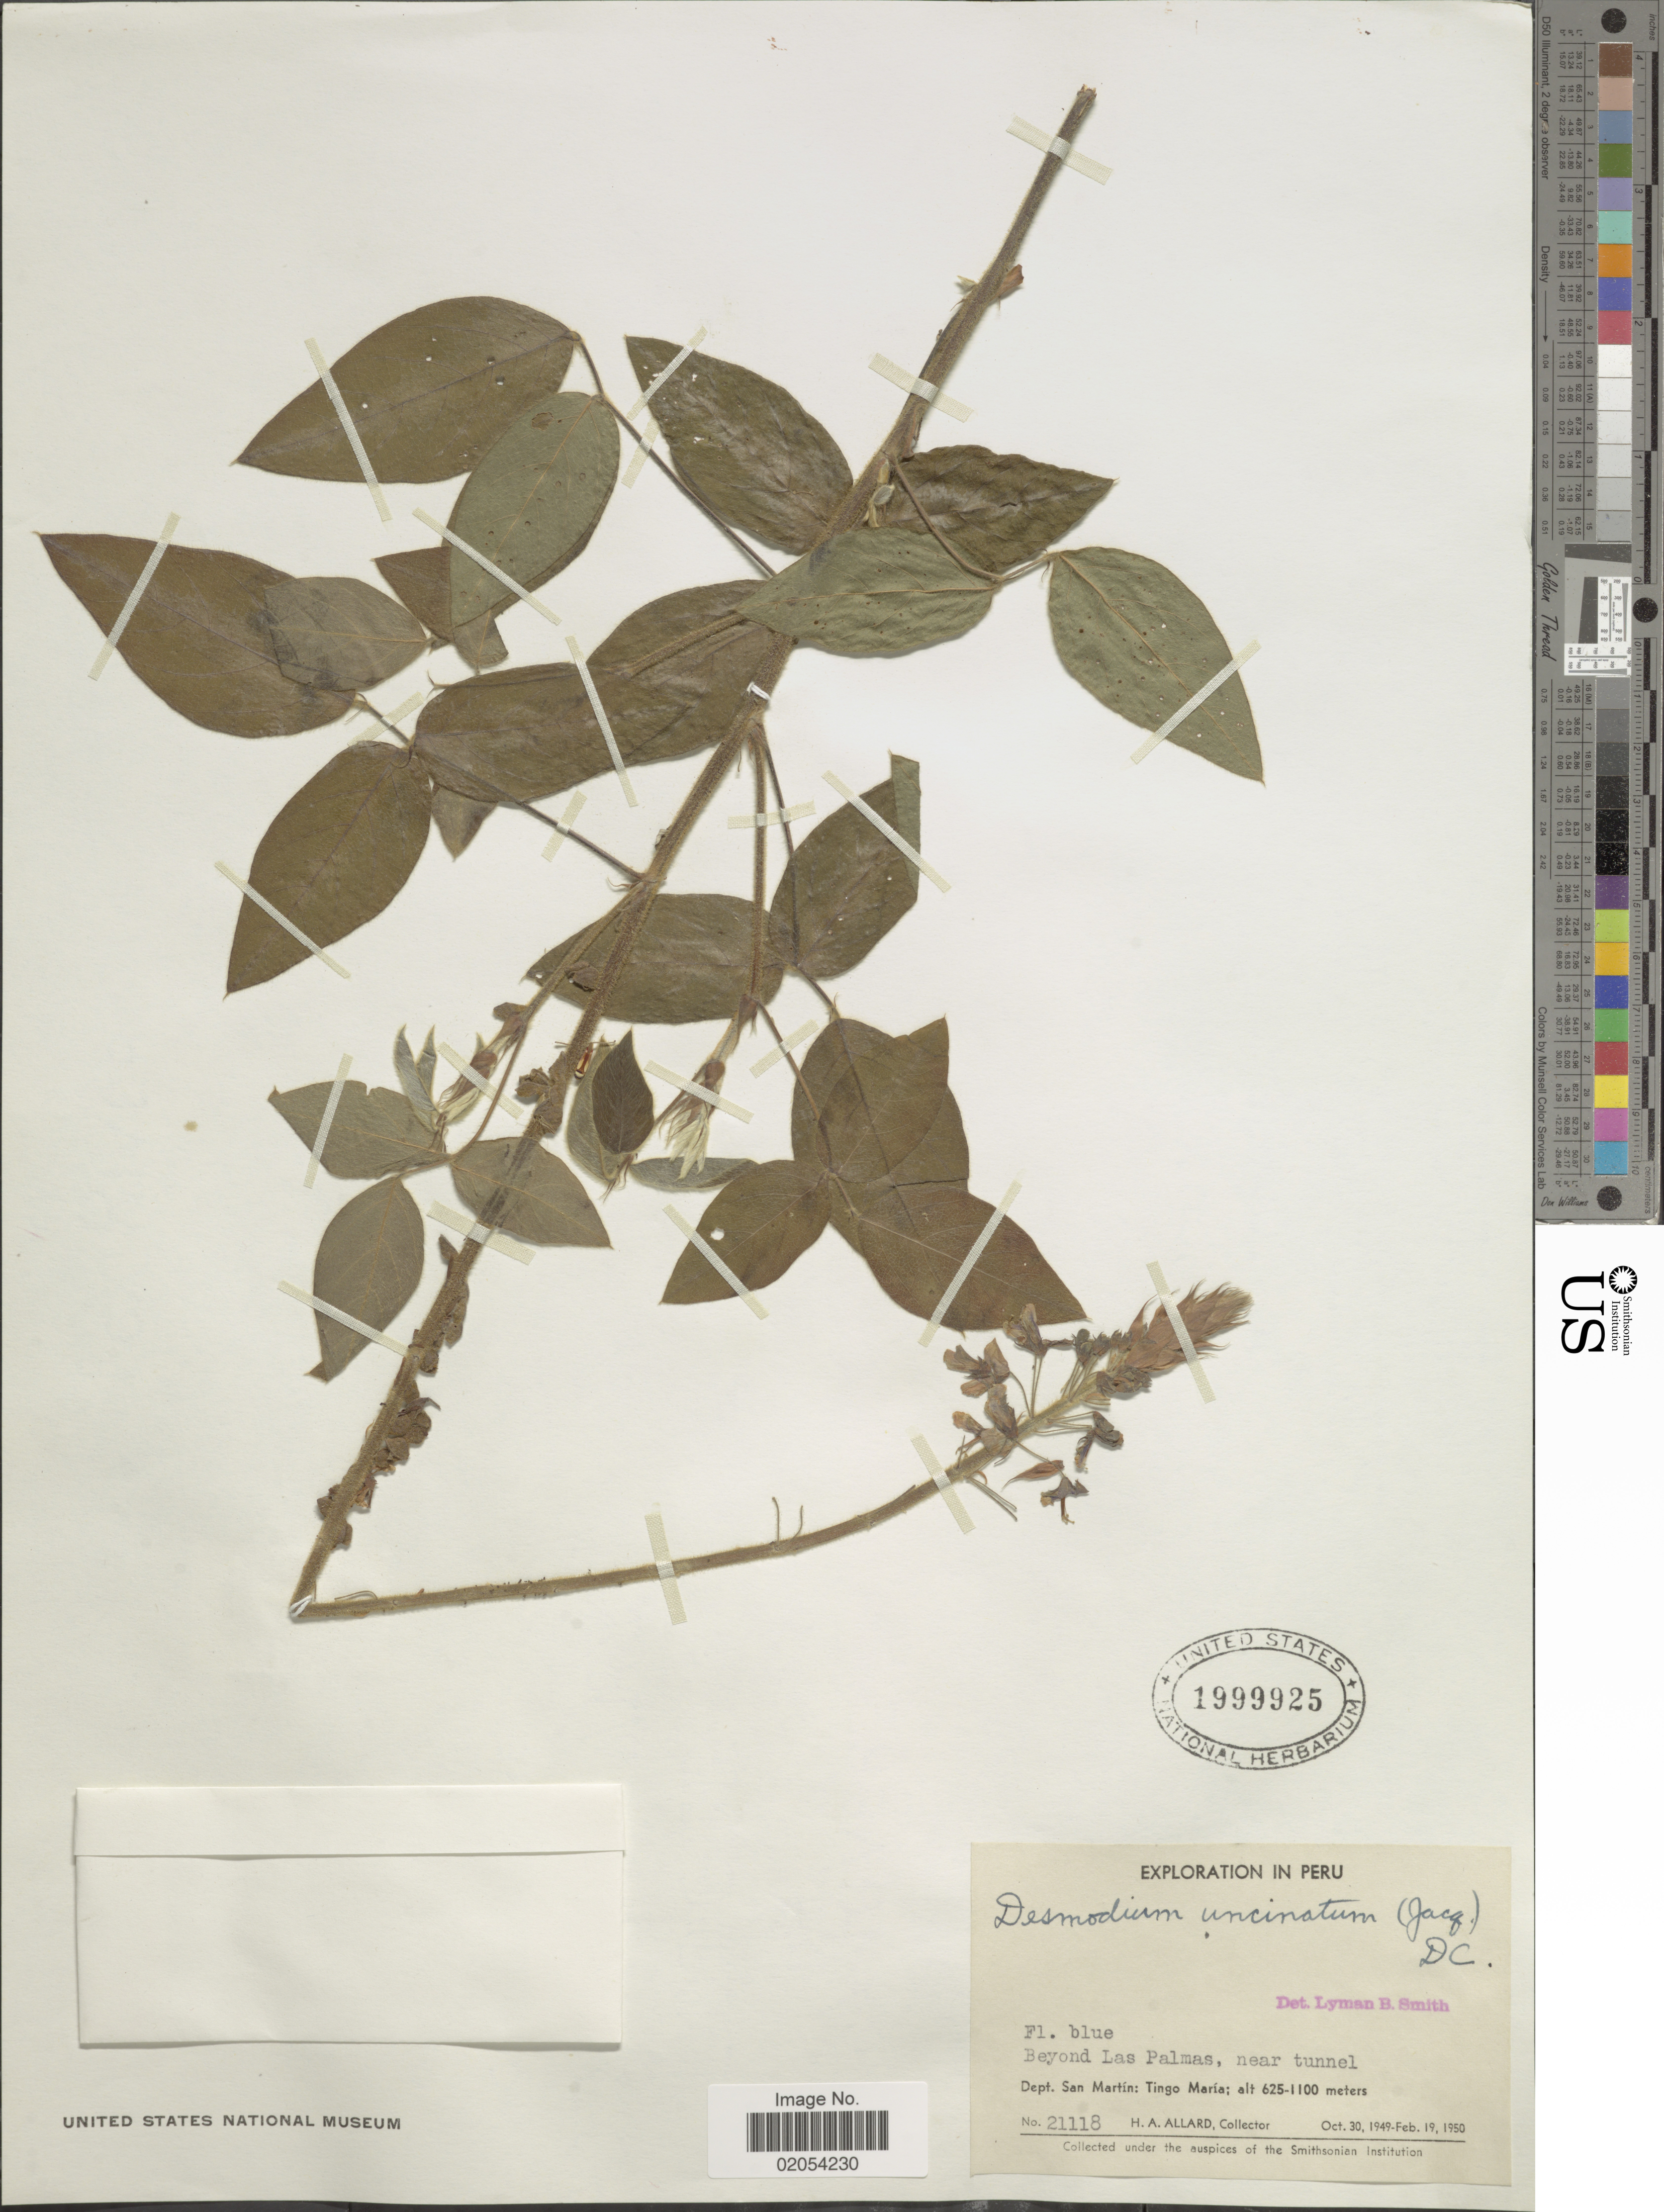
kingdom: Plantae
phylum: Tracheophyta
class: Magnoliopsida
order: Fabales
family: Fabaceae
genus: Desmodium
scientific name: Desmodium uncinatum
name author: (Jacq.) DC.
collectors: H. A. Allard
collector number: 21118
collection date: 1949-10-30/1950-02-19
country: Peru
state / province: San Martín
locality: Beyond Las Palmas, near tunnel, Dept. San Martin: Tingo Maria.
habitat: near tunnel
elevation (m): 625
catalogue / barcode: US 1999925